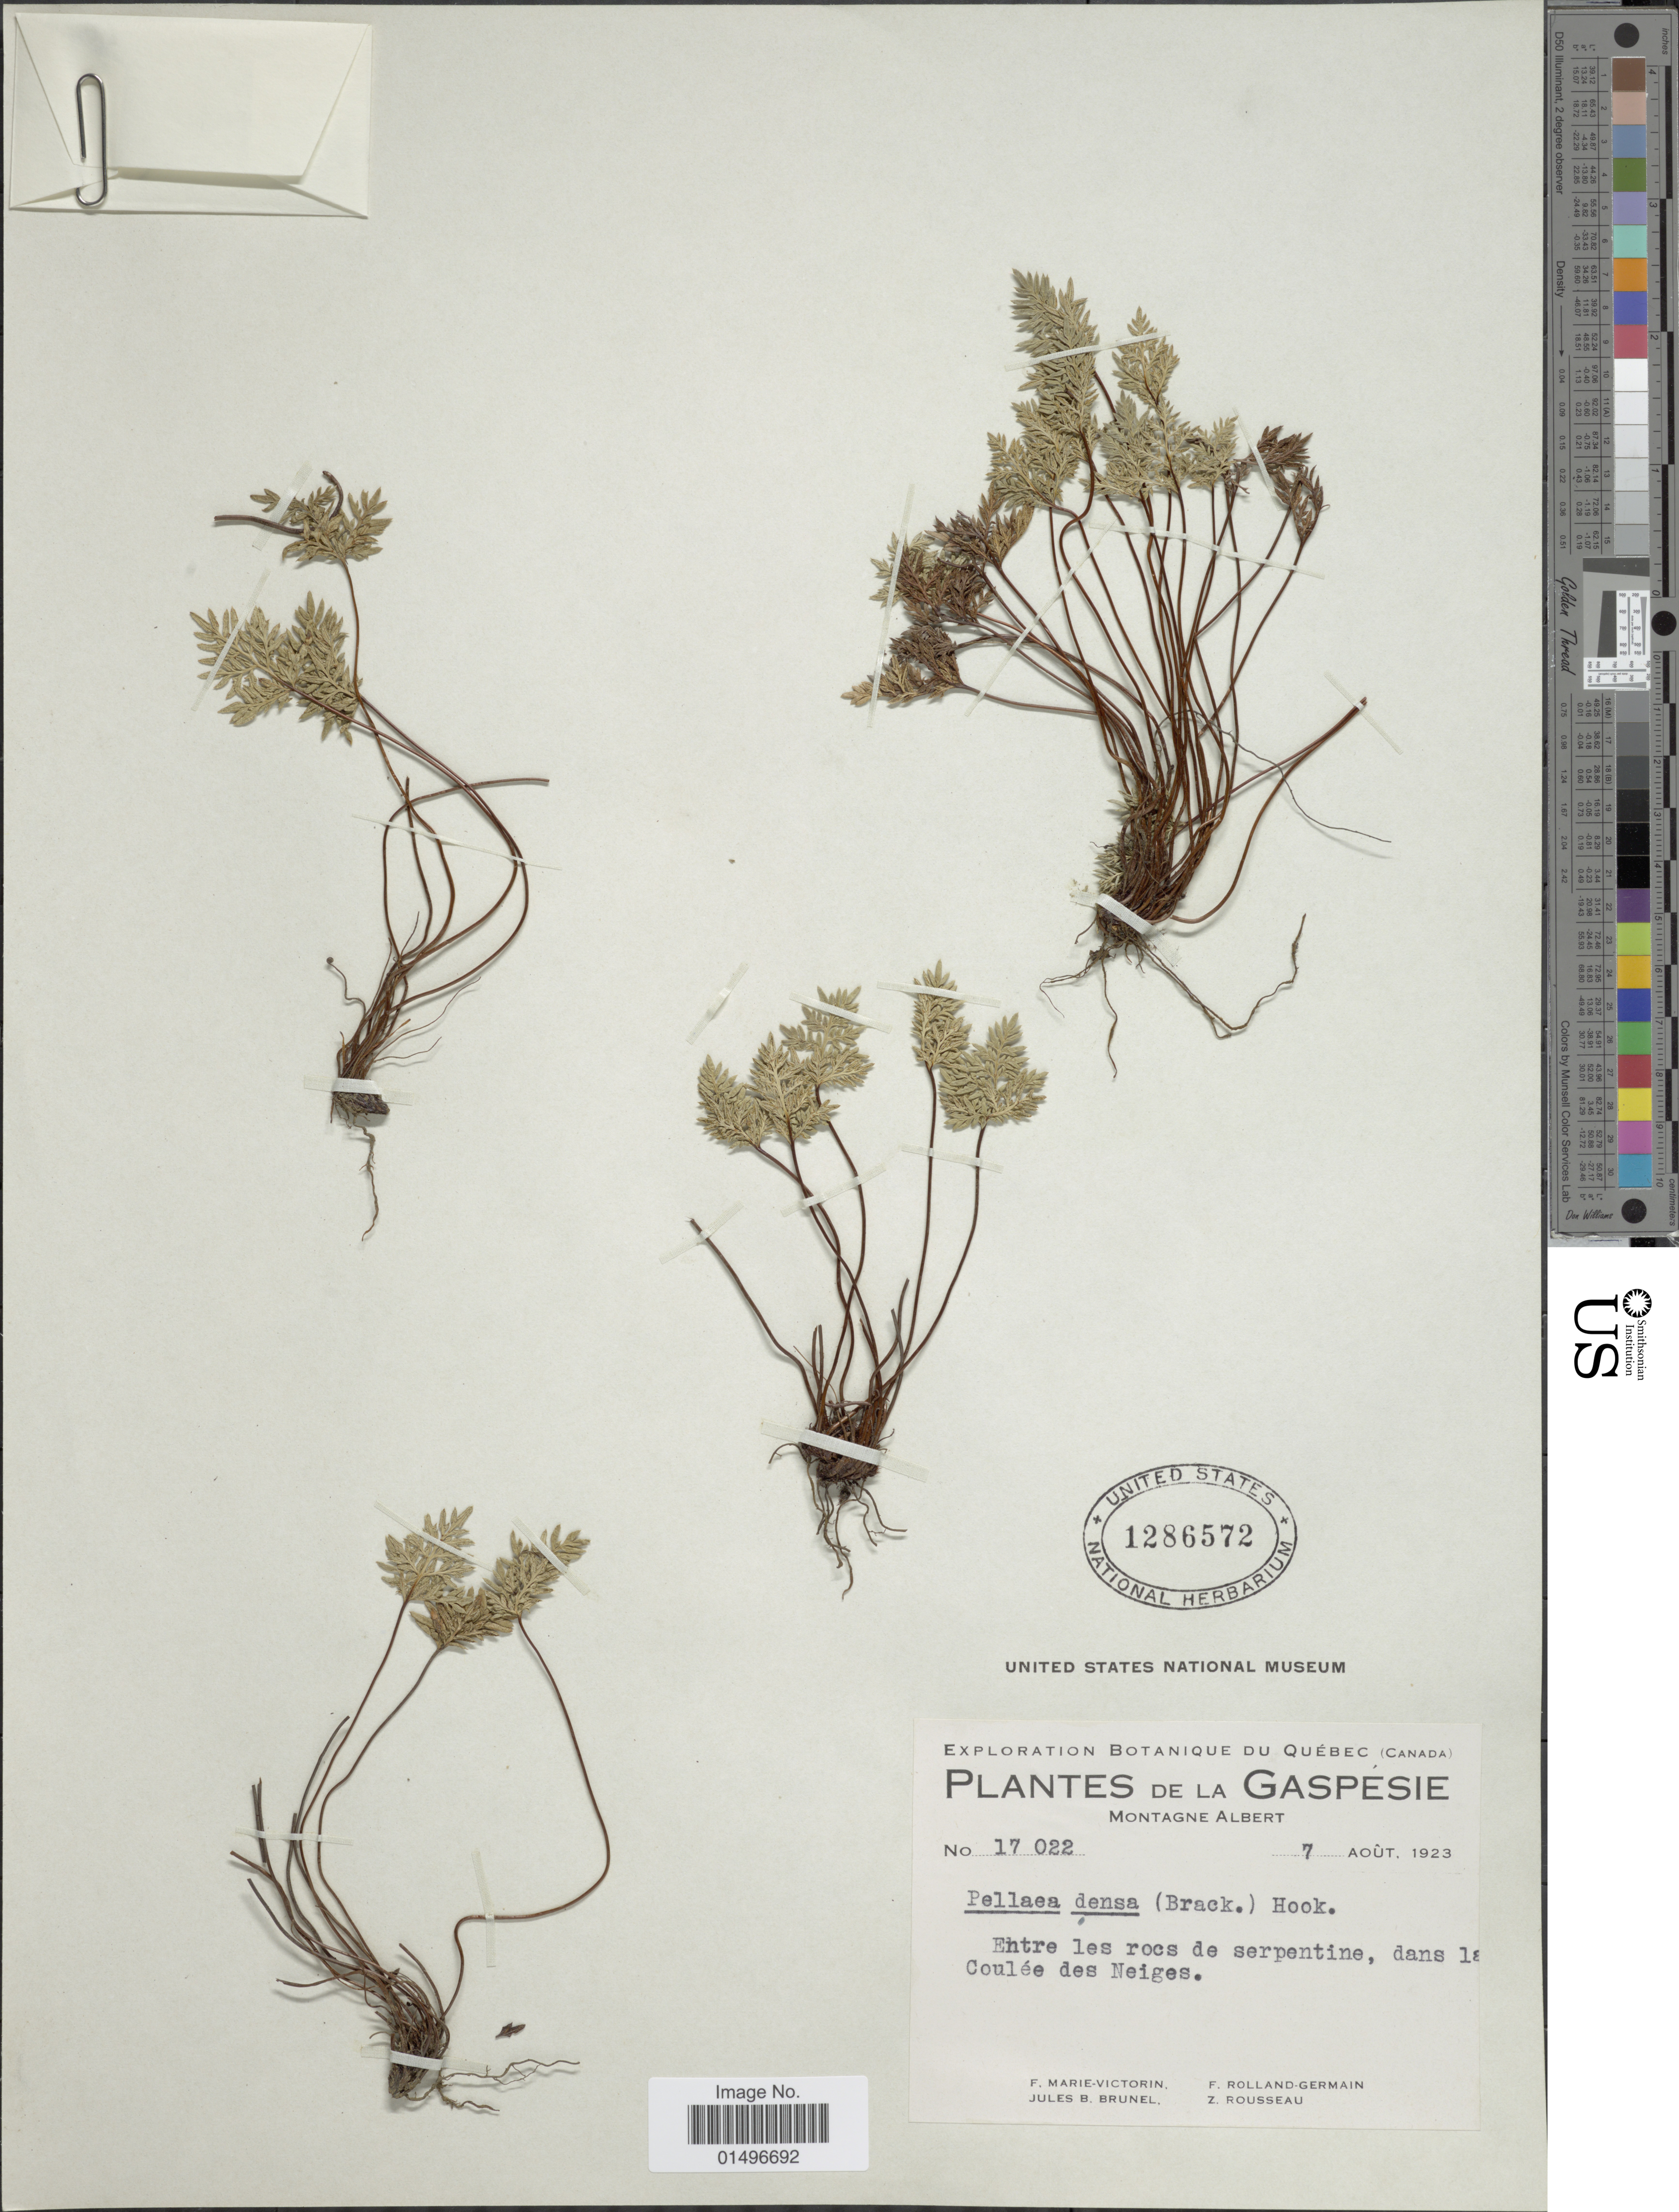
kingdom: Plantae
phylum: Tracheophyta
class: Polypodiopsida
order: Polypodiales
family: Pteridaceae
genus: Aspidotis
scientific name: Aspidotis densa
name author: (Brack.) Lellinger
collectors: F. Marie-Victorin, J. Brunel, Rolland-Germain & Z. Rousseau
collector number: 17022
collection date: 1923-08-07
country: Canada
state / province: Quebec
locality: Gaspesie, Montagne Albert, entre les rocs de serpentine, dans la Coulee des Neiges.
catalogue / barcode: US 1286572